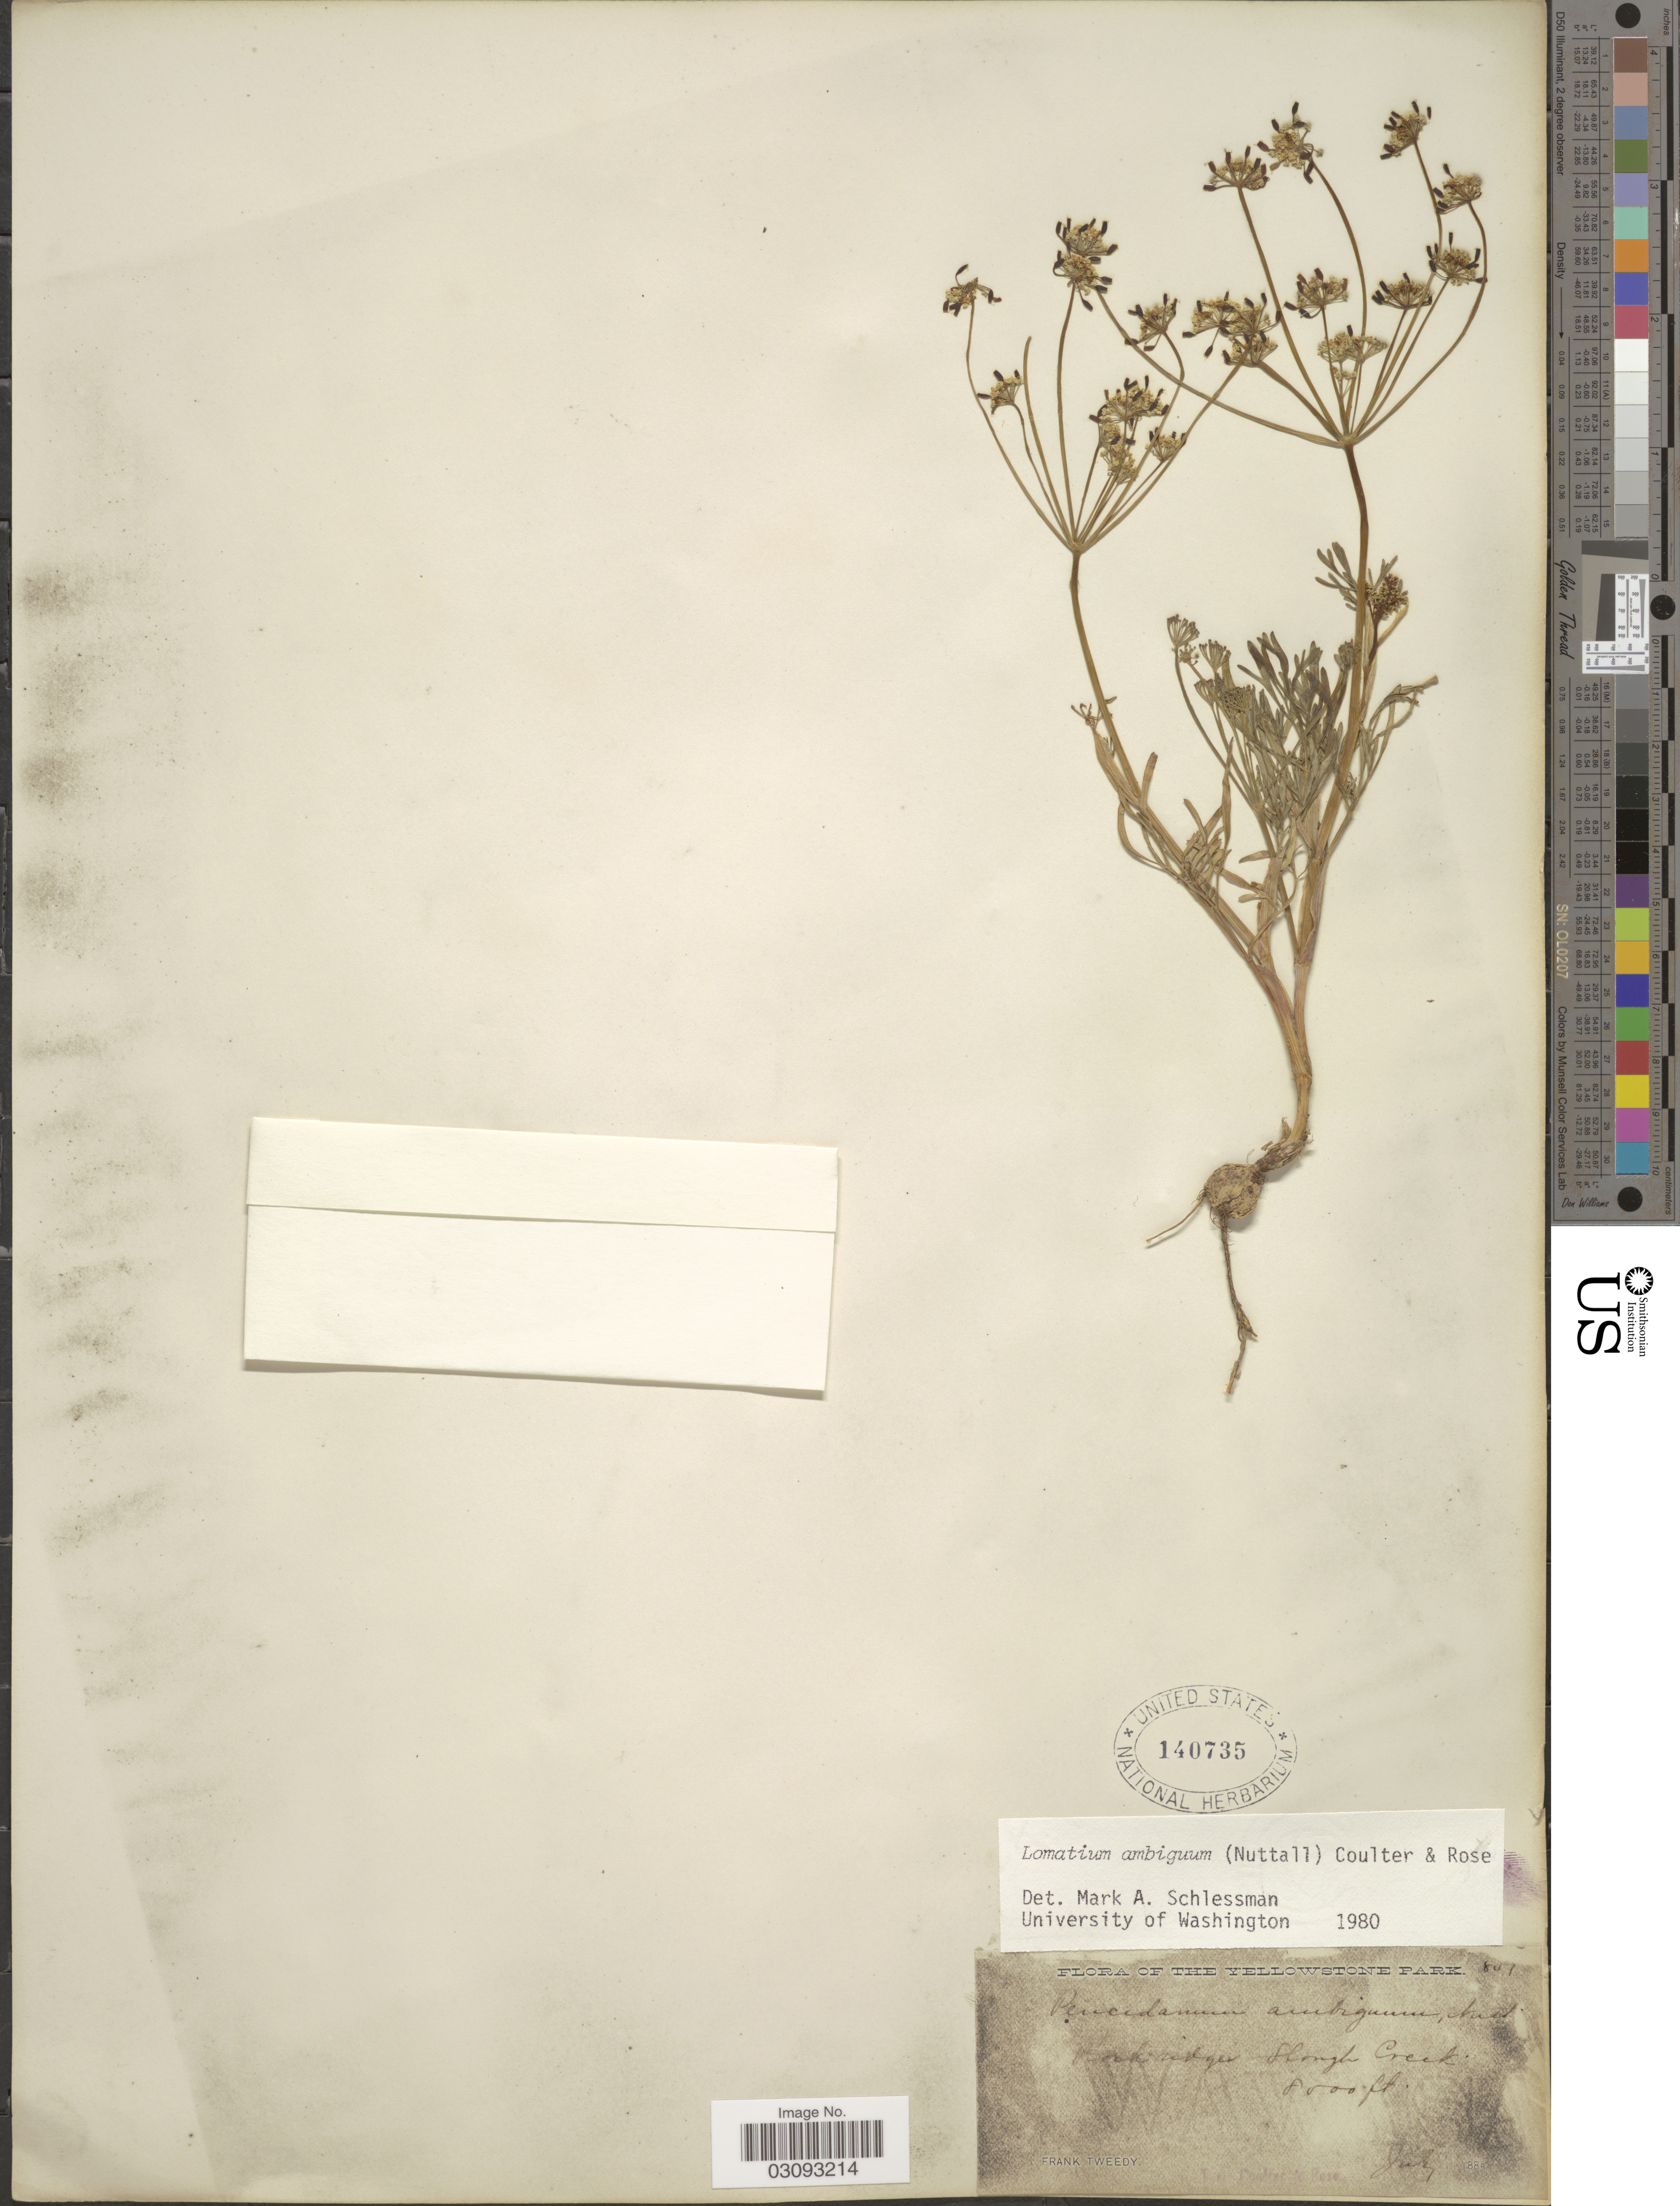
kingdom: Plantae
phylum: Tracheophyta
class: Magnoliopsida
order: Apiales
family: Apiaceae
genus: Lomatium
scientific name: Lomatium ambiguum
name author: (Nutt.) Coult. & Rose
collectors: F. Tweedy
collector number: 807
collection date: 1885-07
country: United States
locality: The Yellowstone National Park. Slough Creek.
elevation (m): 2591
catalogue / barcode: US 140735